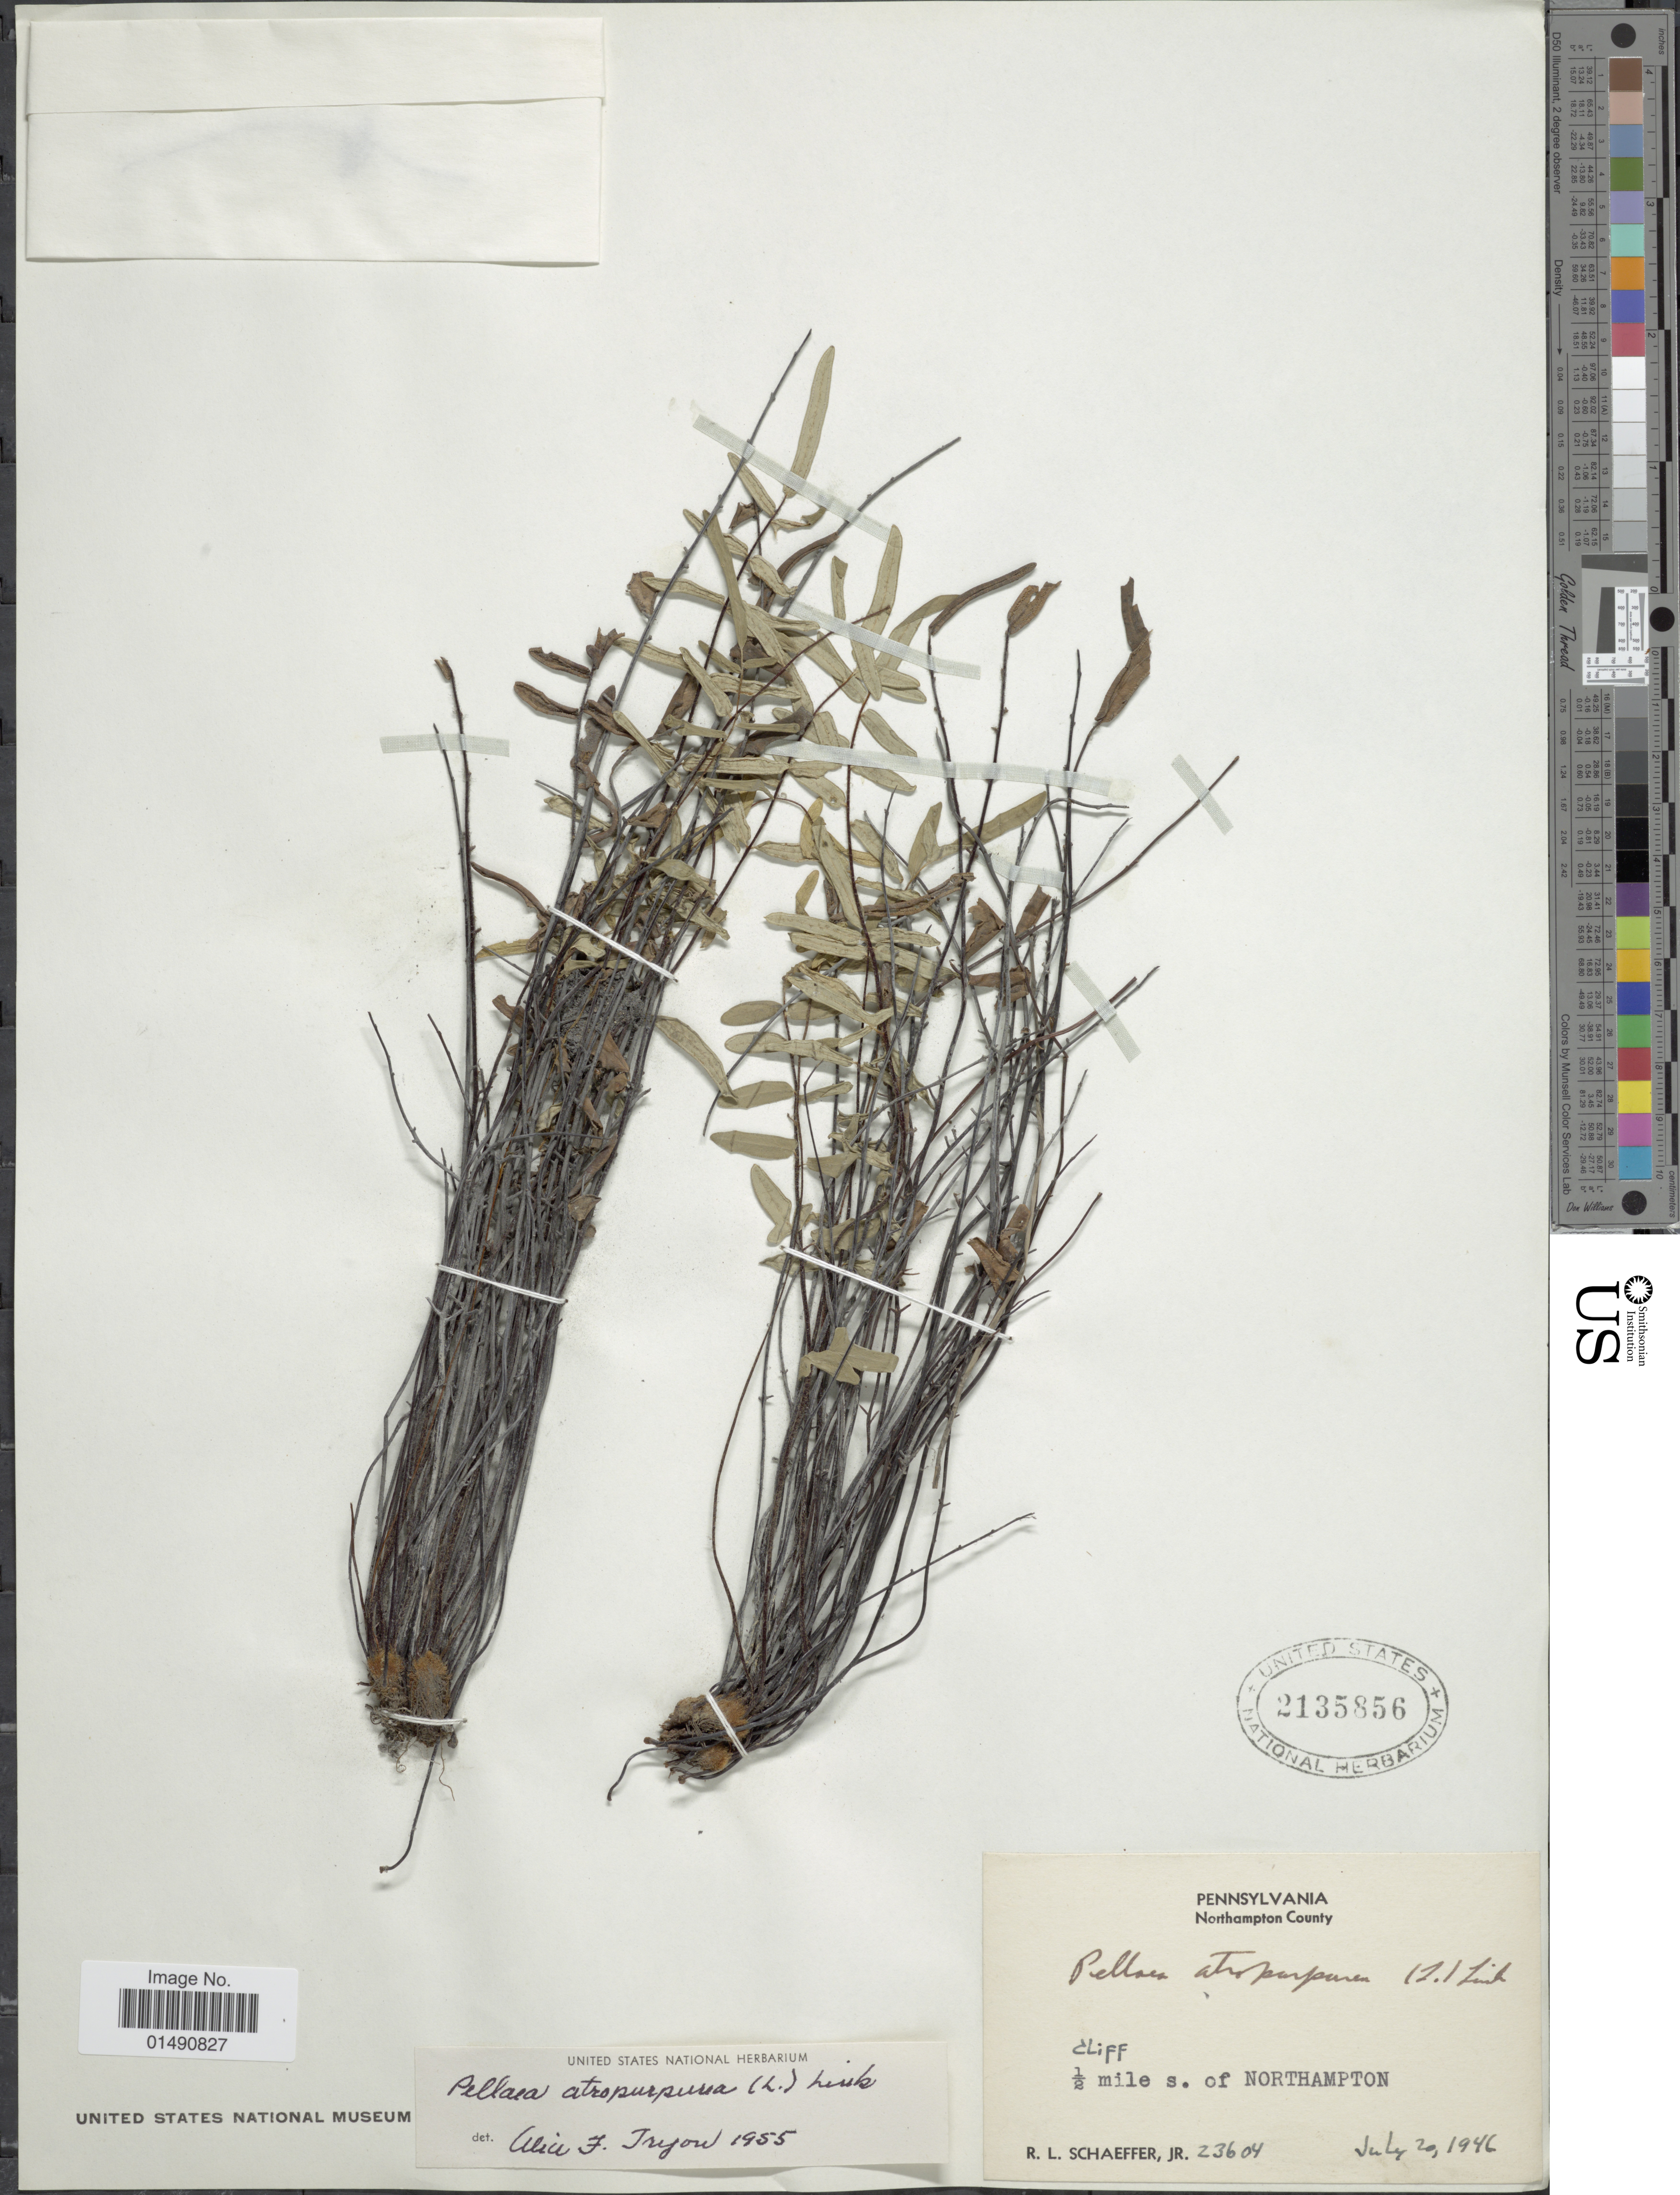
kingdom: Plantae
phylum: Tracheophyta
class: Polypodiopsida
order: Polypodiales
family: Pteridaceae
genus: Pellaea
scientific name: Pellaea atropurpurea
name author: (L.) Link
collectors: R. L. Schaeffer Jr.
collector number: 23604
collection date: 1946-07-20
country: United States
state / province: Pennsylvania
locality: Northampton County, 1/2 mile s, of Northampton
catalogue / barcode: US 2135856